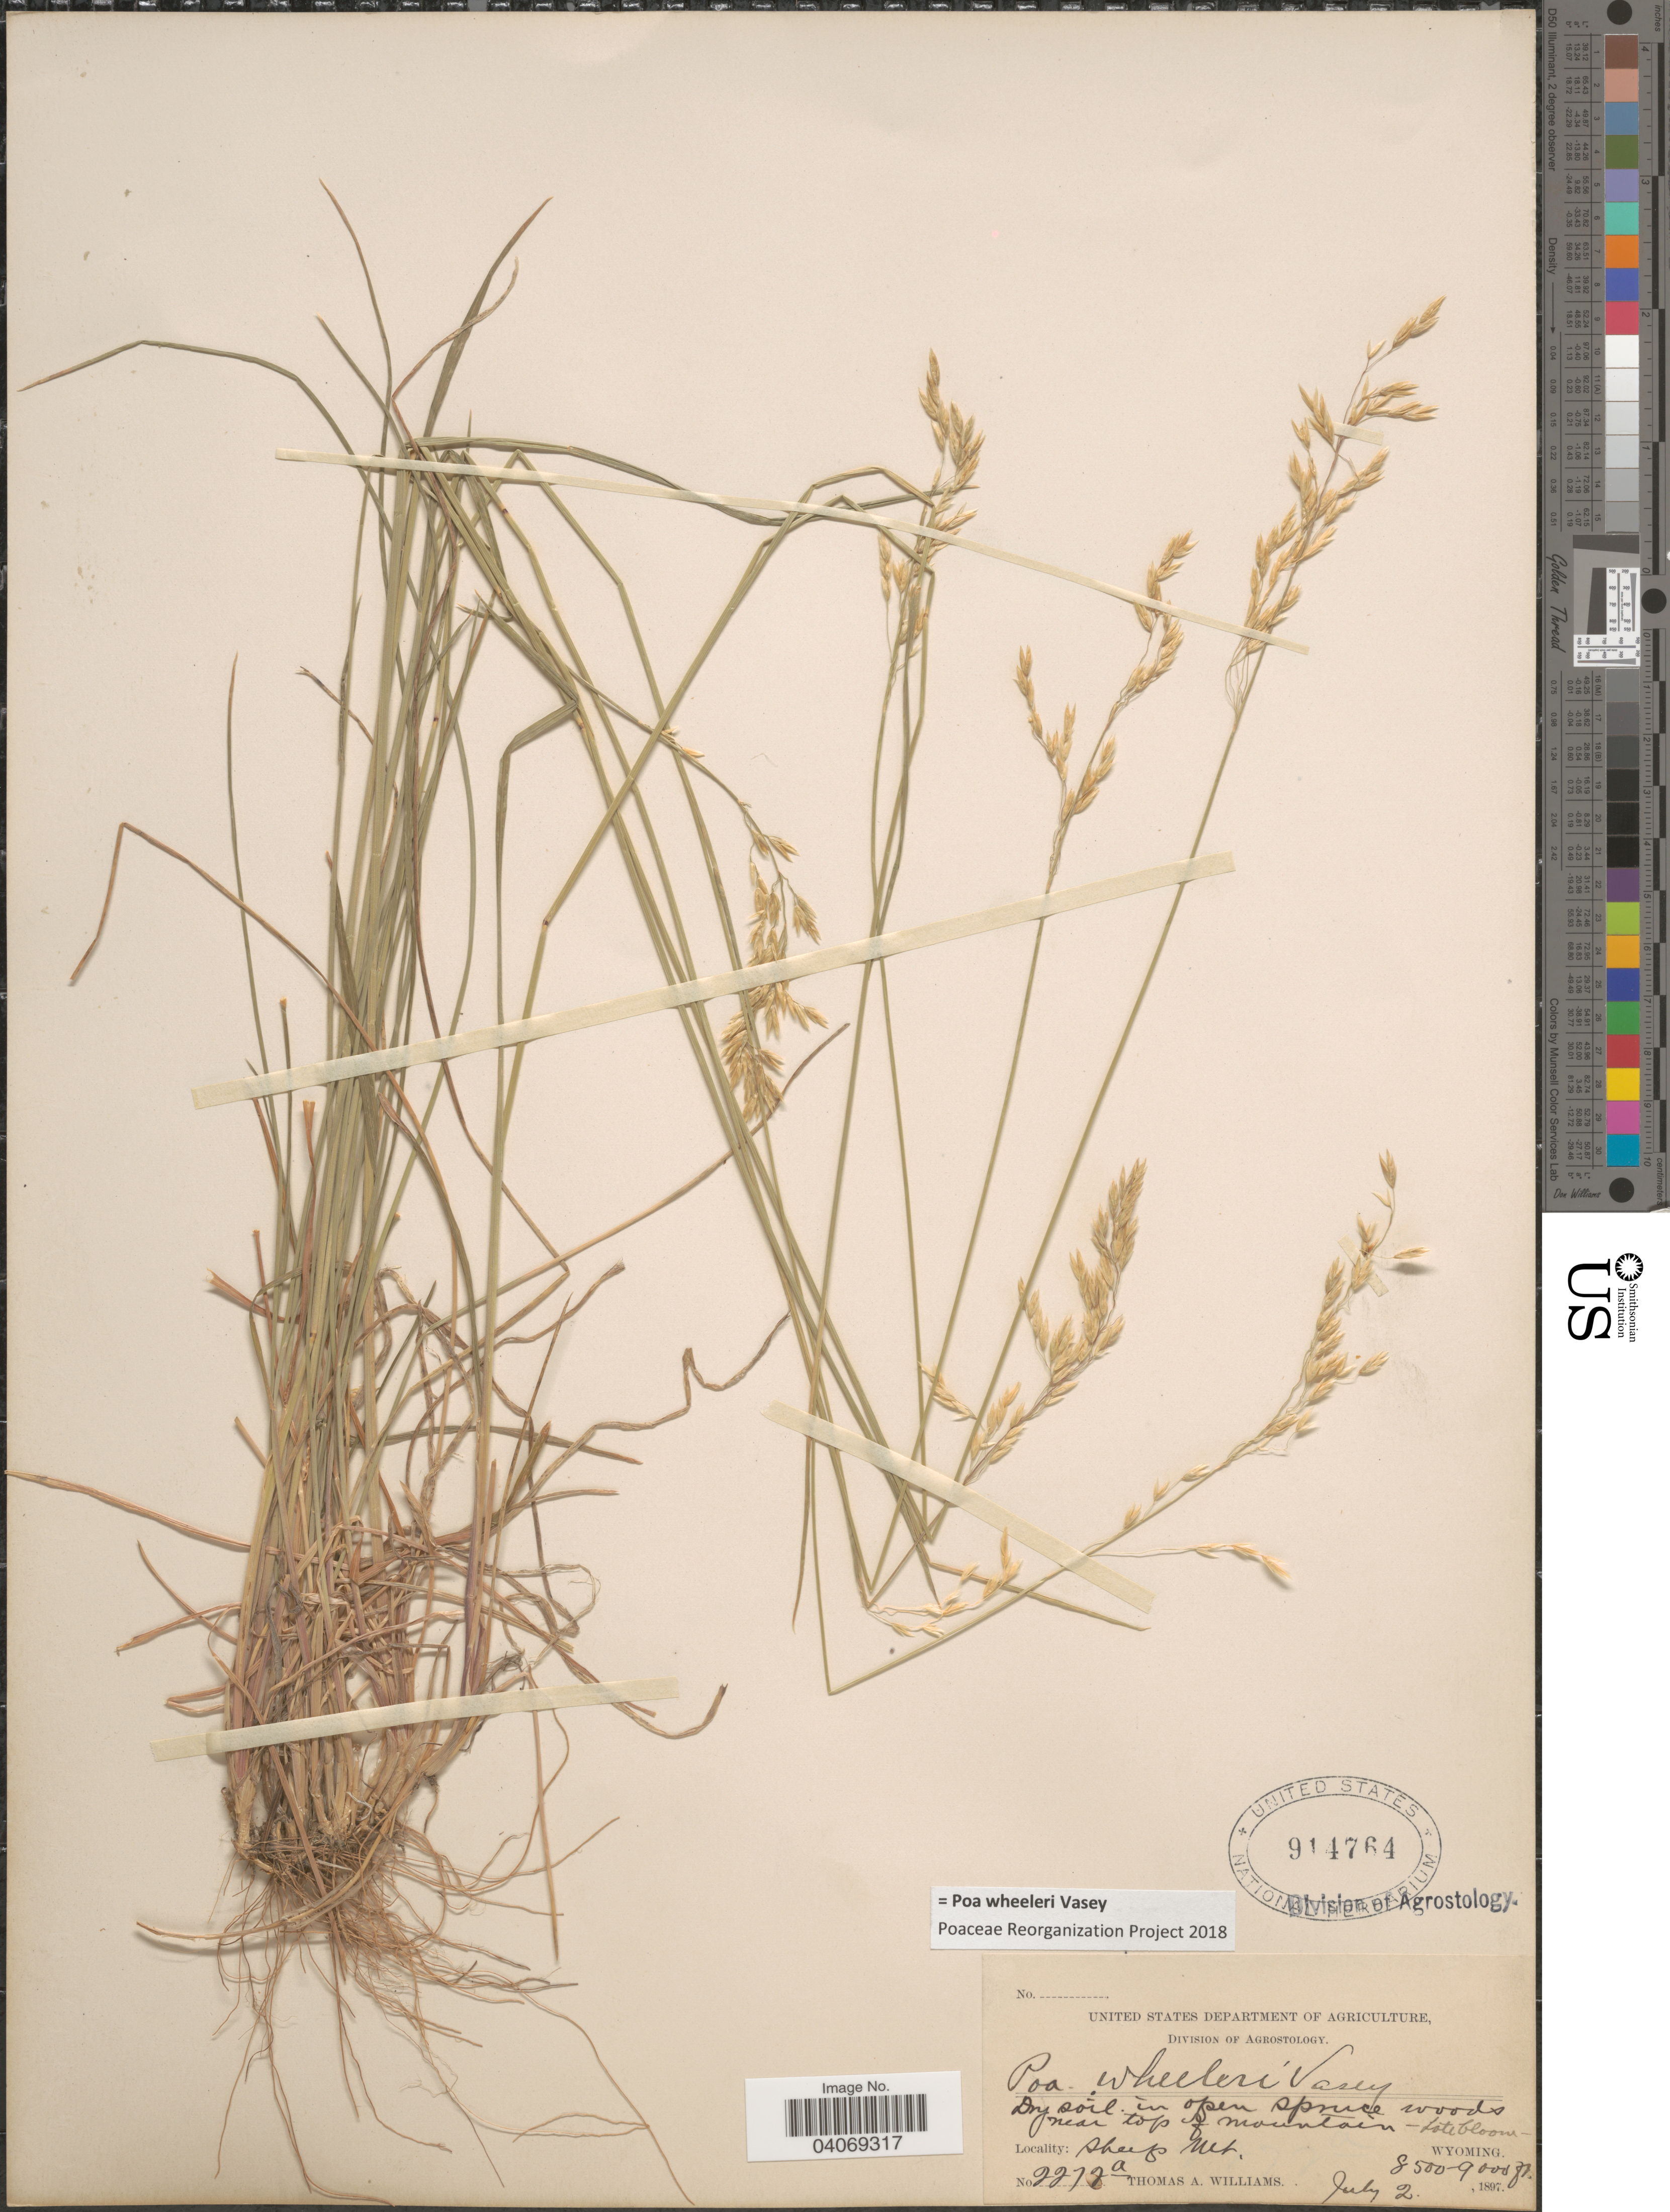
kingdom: Plantae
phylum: Tracheophyta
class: Liliopsida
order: Poales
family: Poaceae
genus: Poa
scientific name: Poa wheeleri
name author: Vasey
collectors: T. A. Williams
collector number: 2272a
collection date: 1897-07-02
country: United States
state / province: Wyoming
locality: Dry soil in open spruce woods near top of mountain. Sheep Mt.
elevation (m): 2591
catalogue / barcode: US 914764